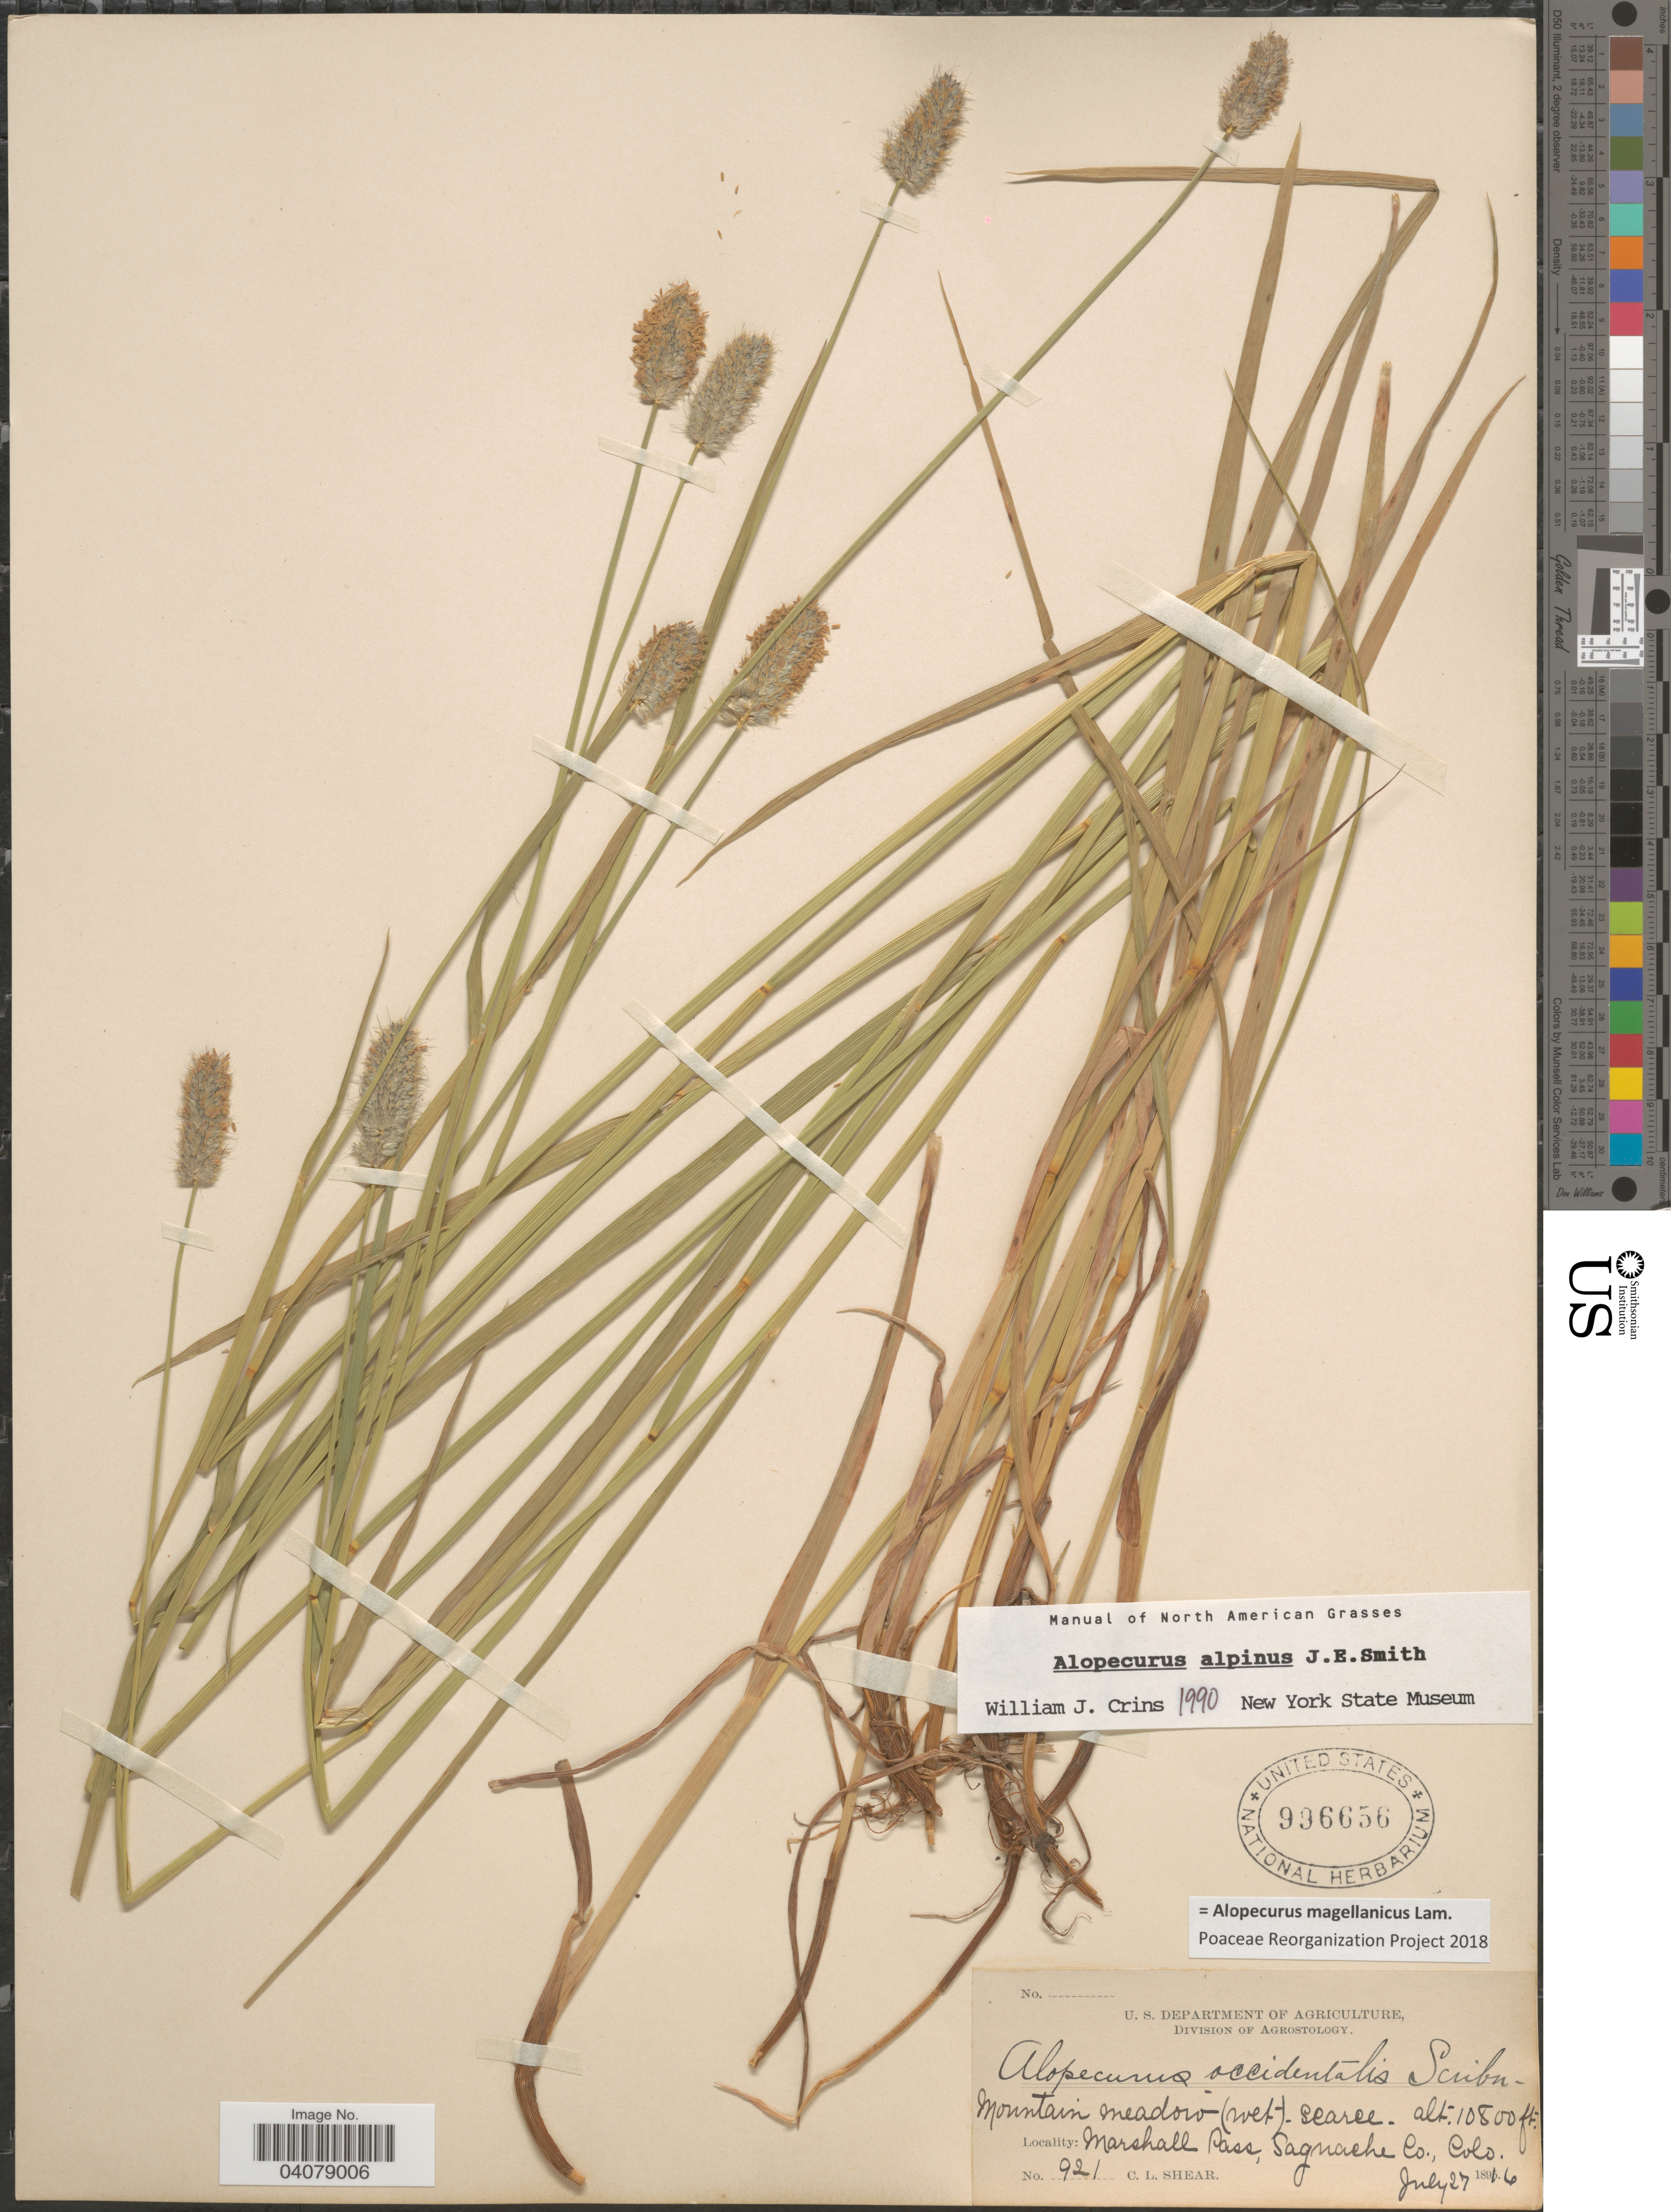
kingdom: Plantae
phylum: Tracheophyta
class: Liliopsida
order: Poales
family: Poaceae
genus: Alopecurus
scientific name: Alopecurus magellanicus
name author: Lam.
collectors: C. L. Shear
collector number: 921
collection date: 1896-07-27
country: United States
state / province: Colorado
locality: Marshall Pass, Saguache Co.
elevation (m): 3292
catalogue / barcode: US 996656